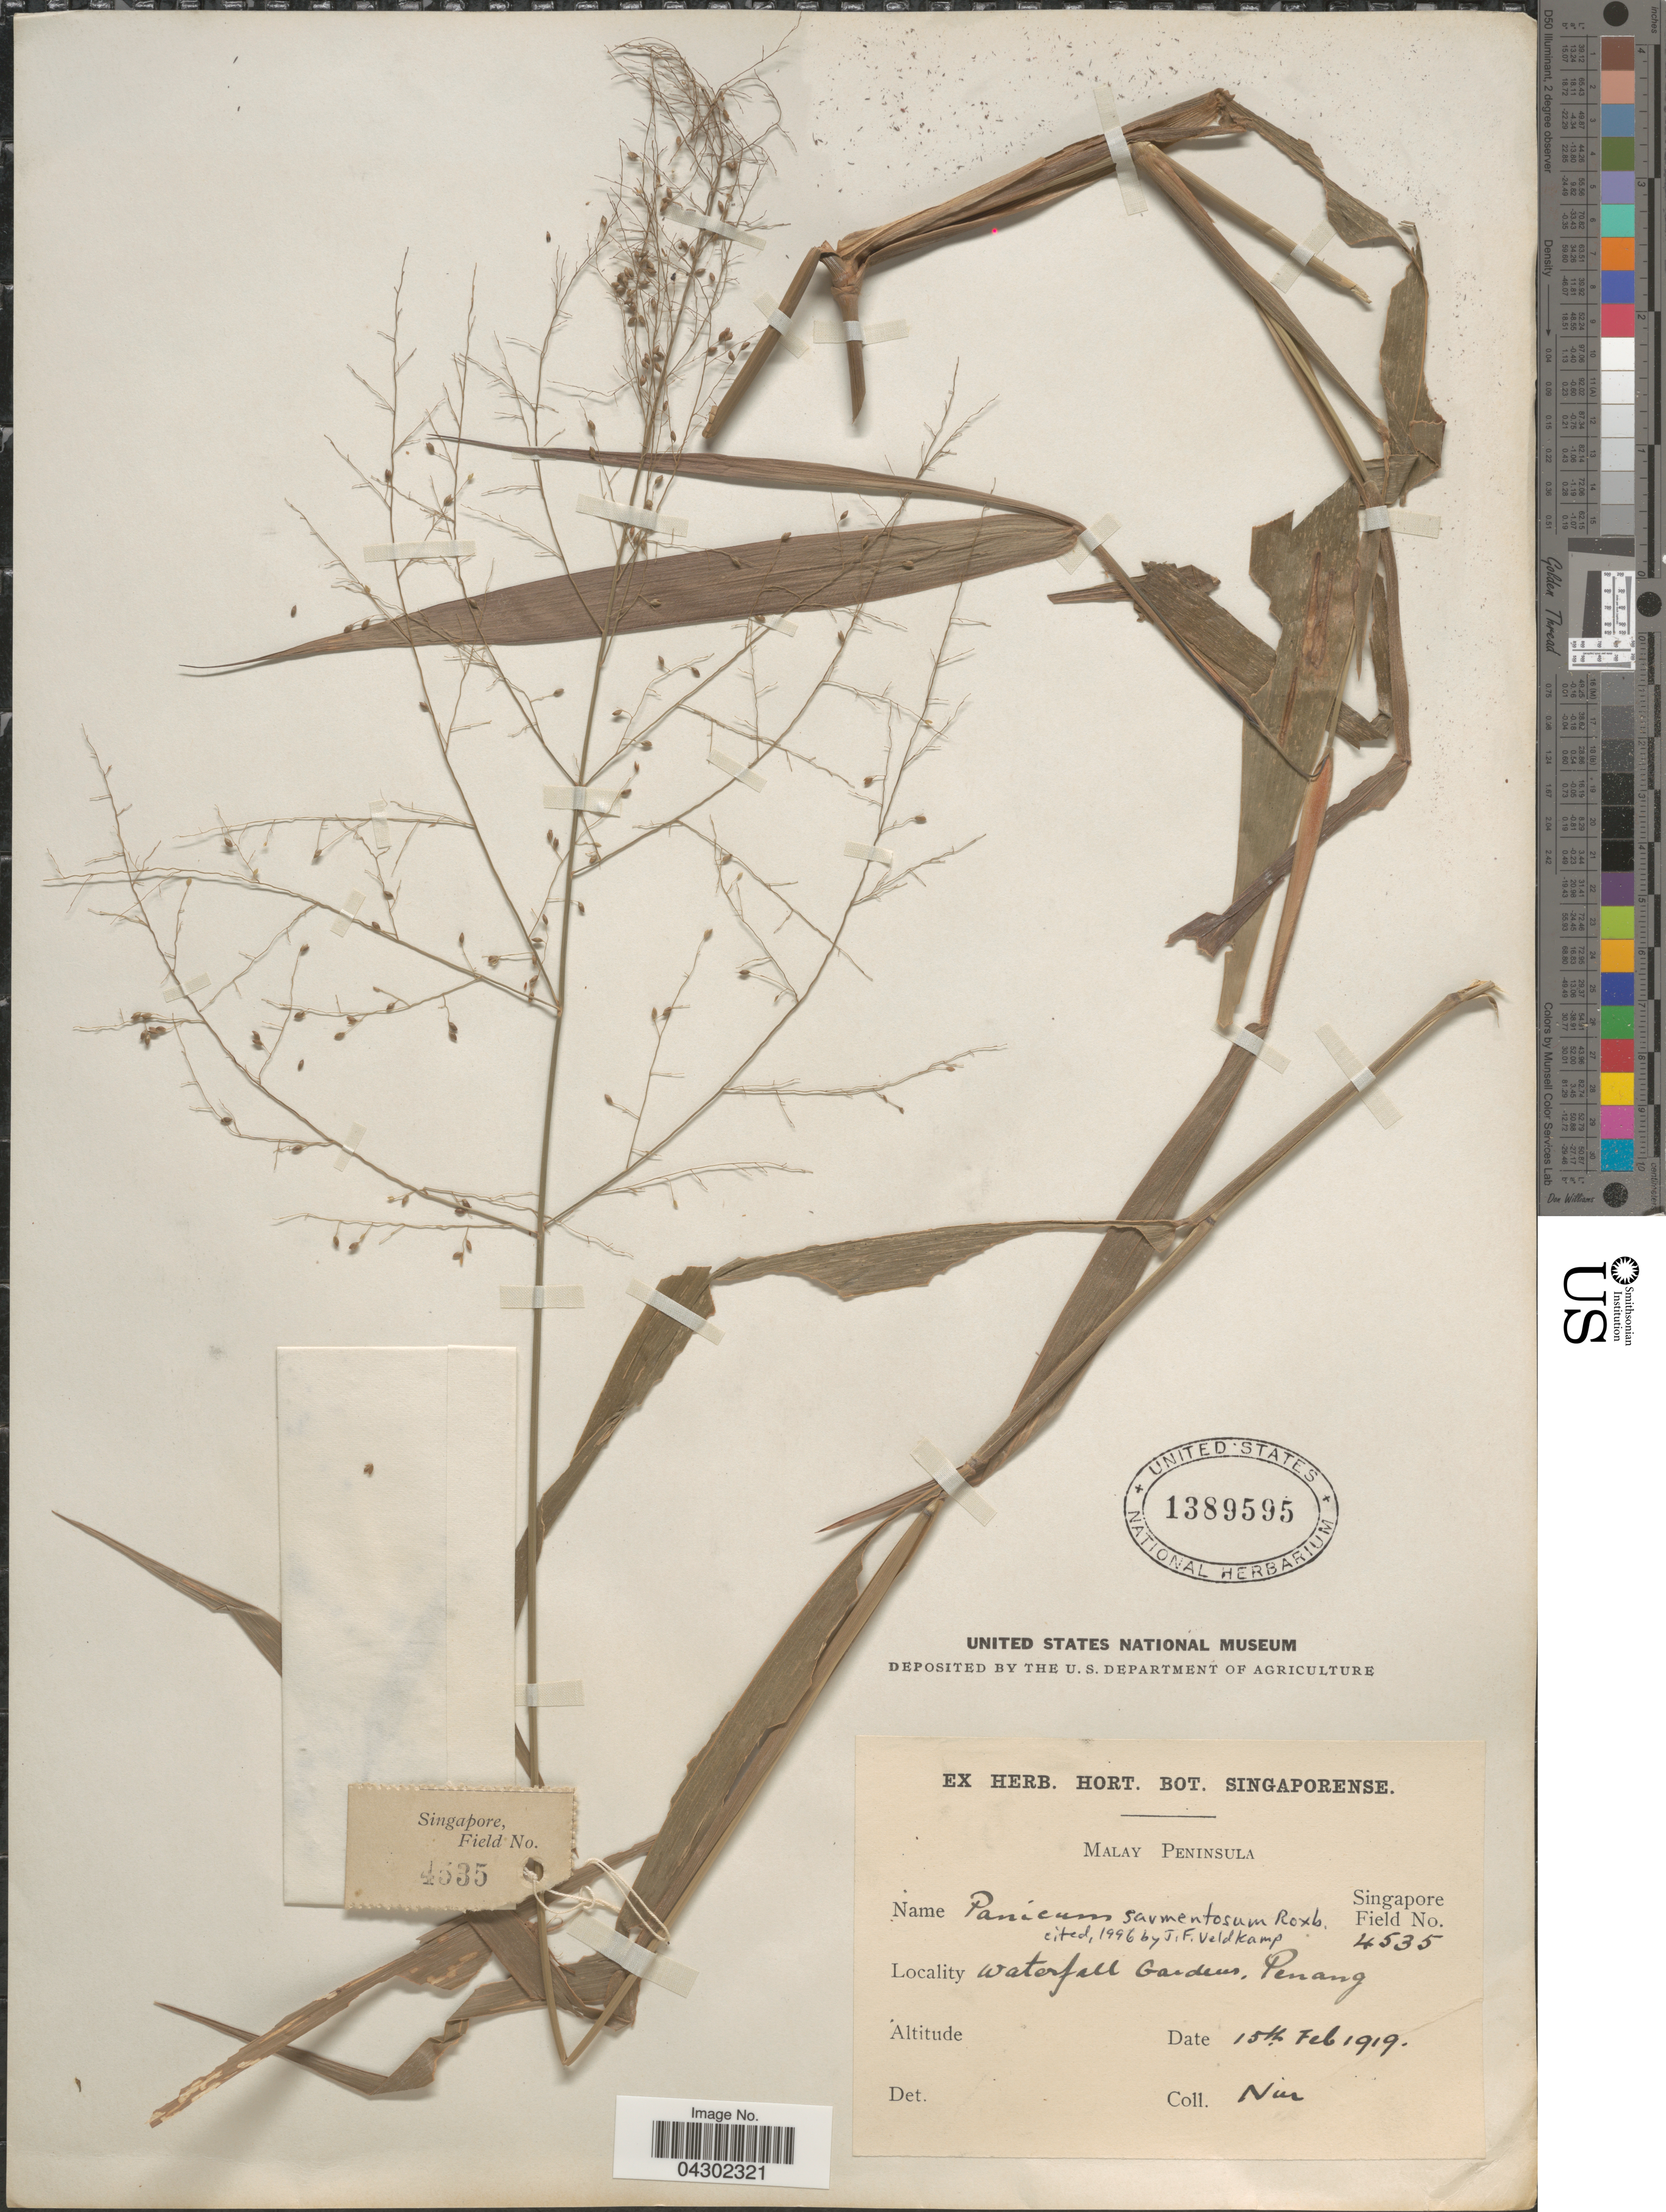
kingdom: Plantae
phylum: Tracheophyta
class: Liliopsida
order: Poales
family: Poaceae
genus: Panicum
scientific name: Panicum sarmentosum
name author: Roxb.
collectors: -. Nur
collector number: Singapore Field 4535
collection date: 1919-02-15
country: Malaysia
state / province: Pinang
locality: Malay Peninsula. Waterfall Gardens, Penang.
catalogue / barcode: US 1389595